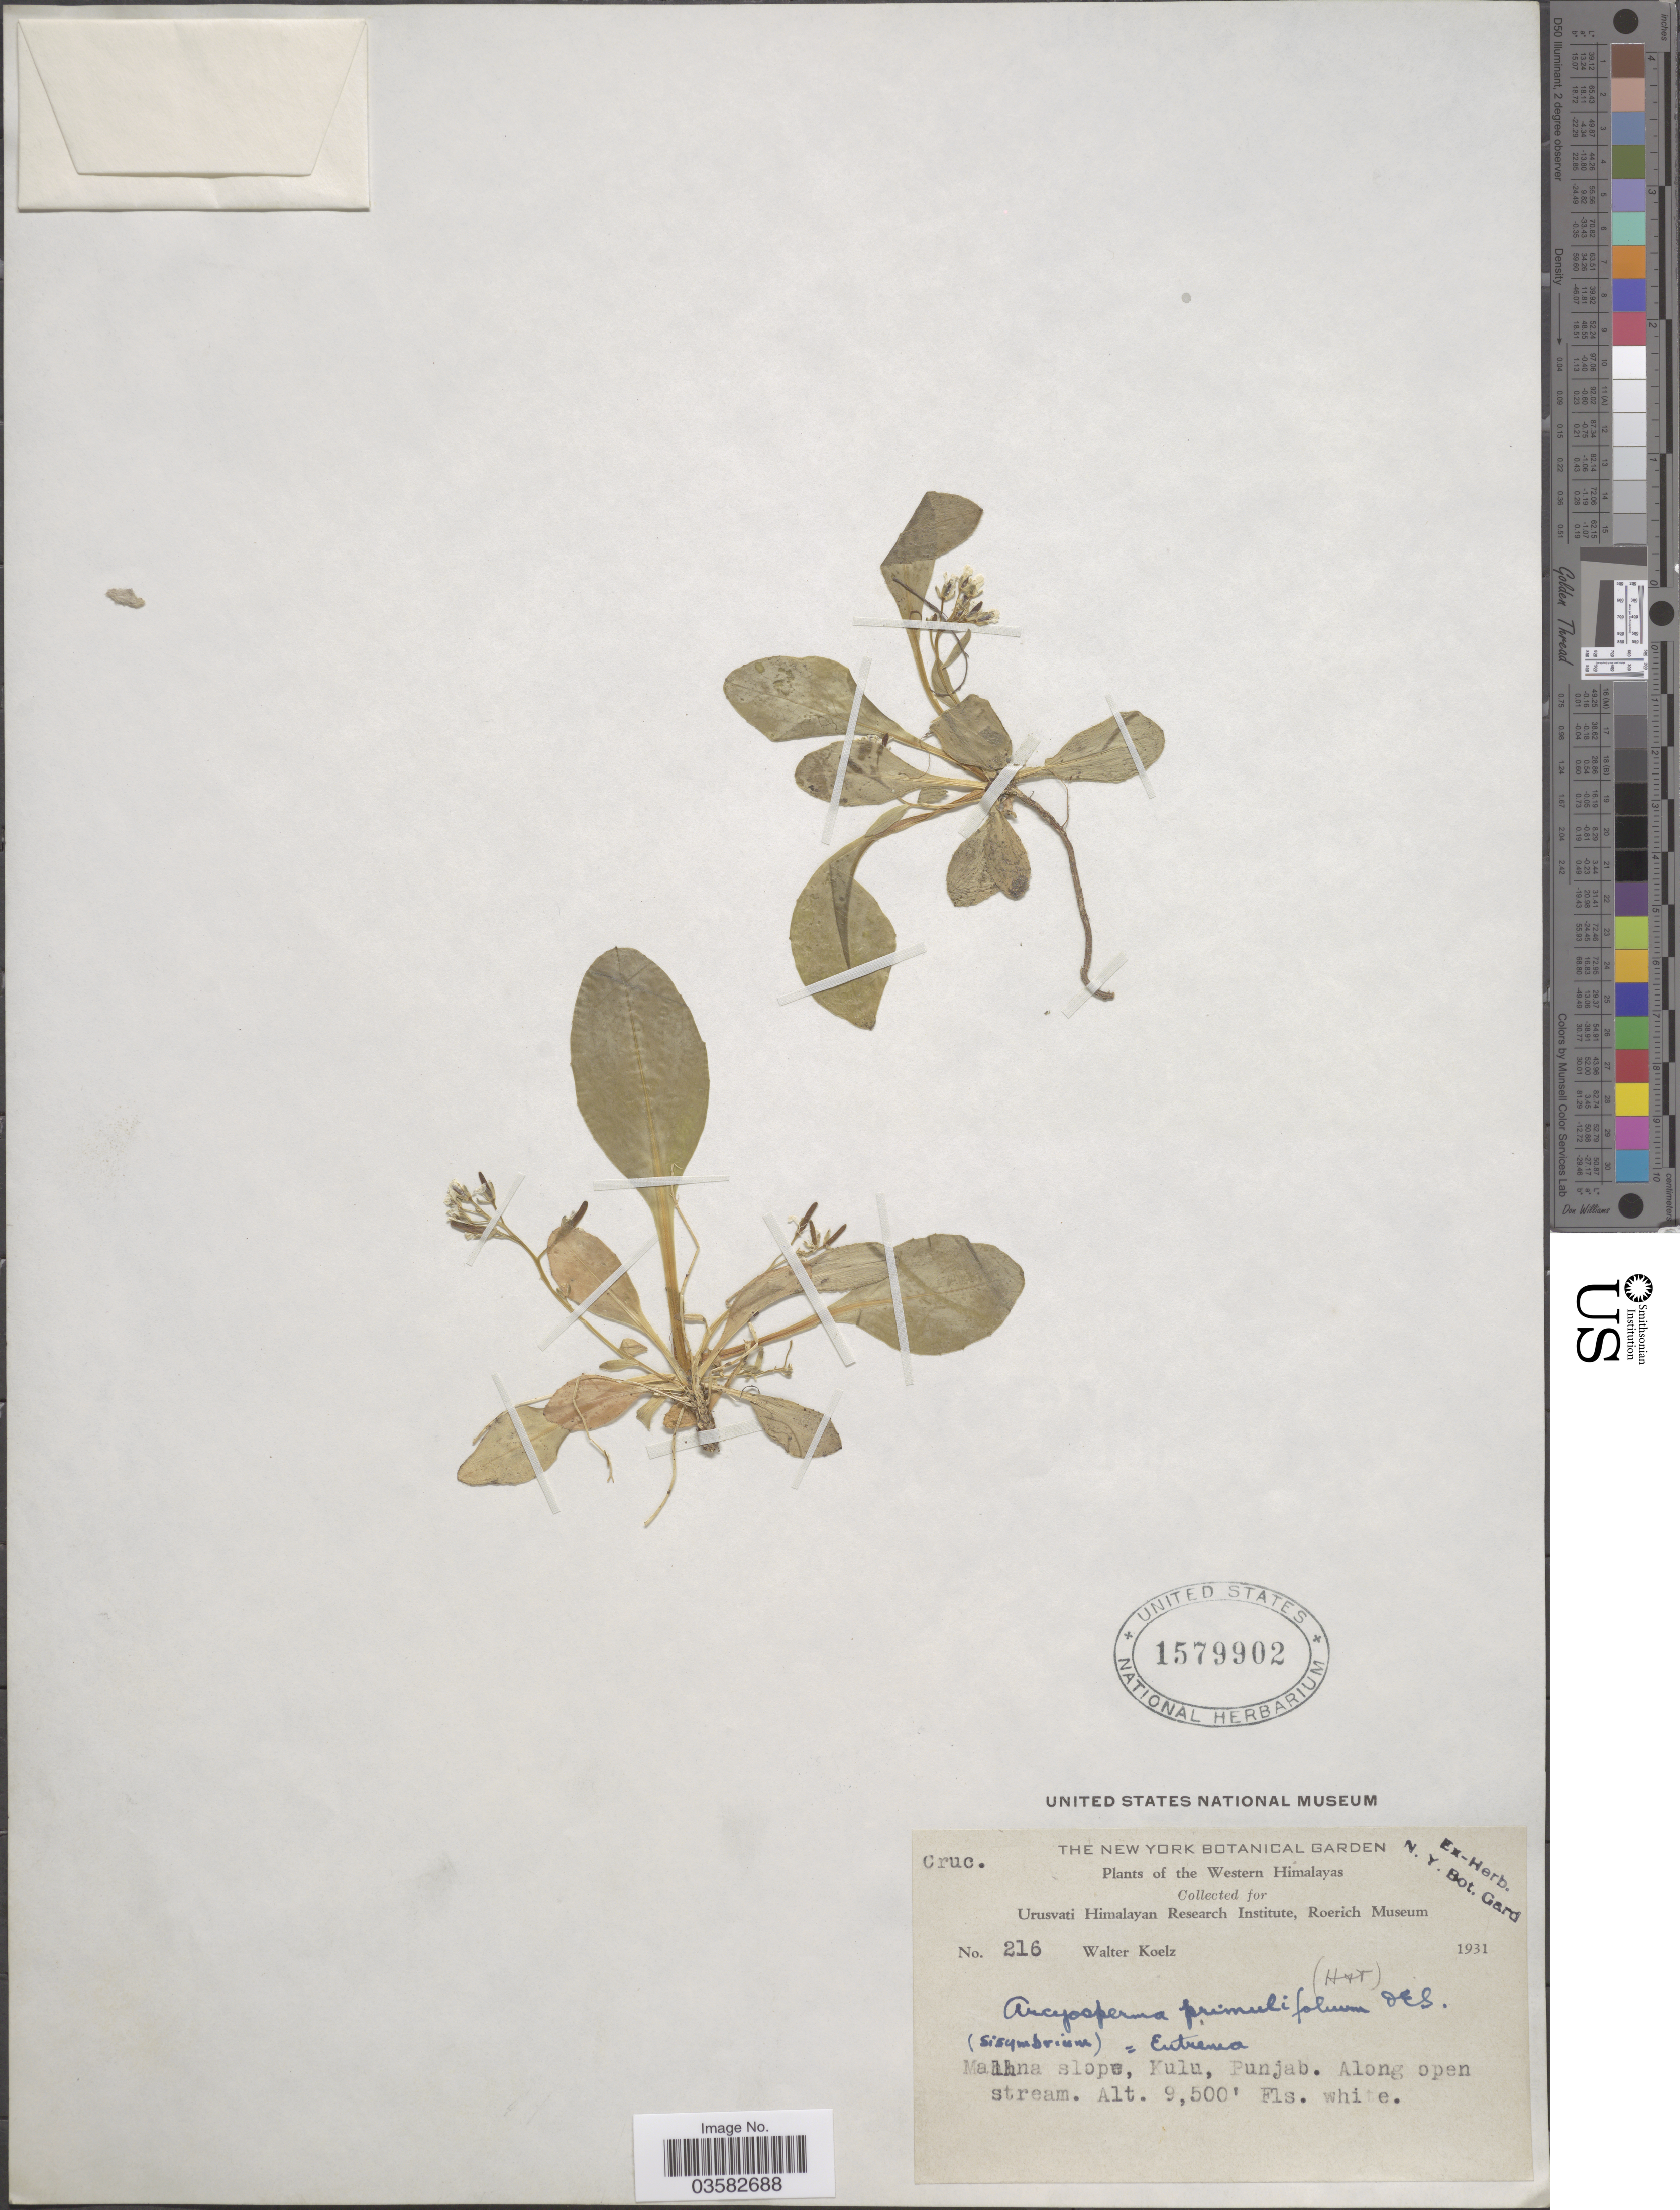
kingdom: Plantae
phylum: Tracheophyta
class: Magnoliopsida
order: Brassicales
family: Brassicaceae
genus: Arcyosperma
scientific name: Arcyosperma primulifolium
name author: (Thomson) O.E. Schulz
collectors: W. N. Koelz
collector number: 216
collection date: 1931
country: India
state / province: Punjab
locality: Western Himalayas. Malhna slope, Kulu, Punjab.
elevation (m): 2896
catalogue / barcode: US 1579902